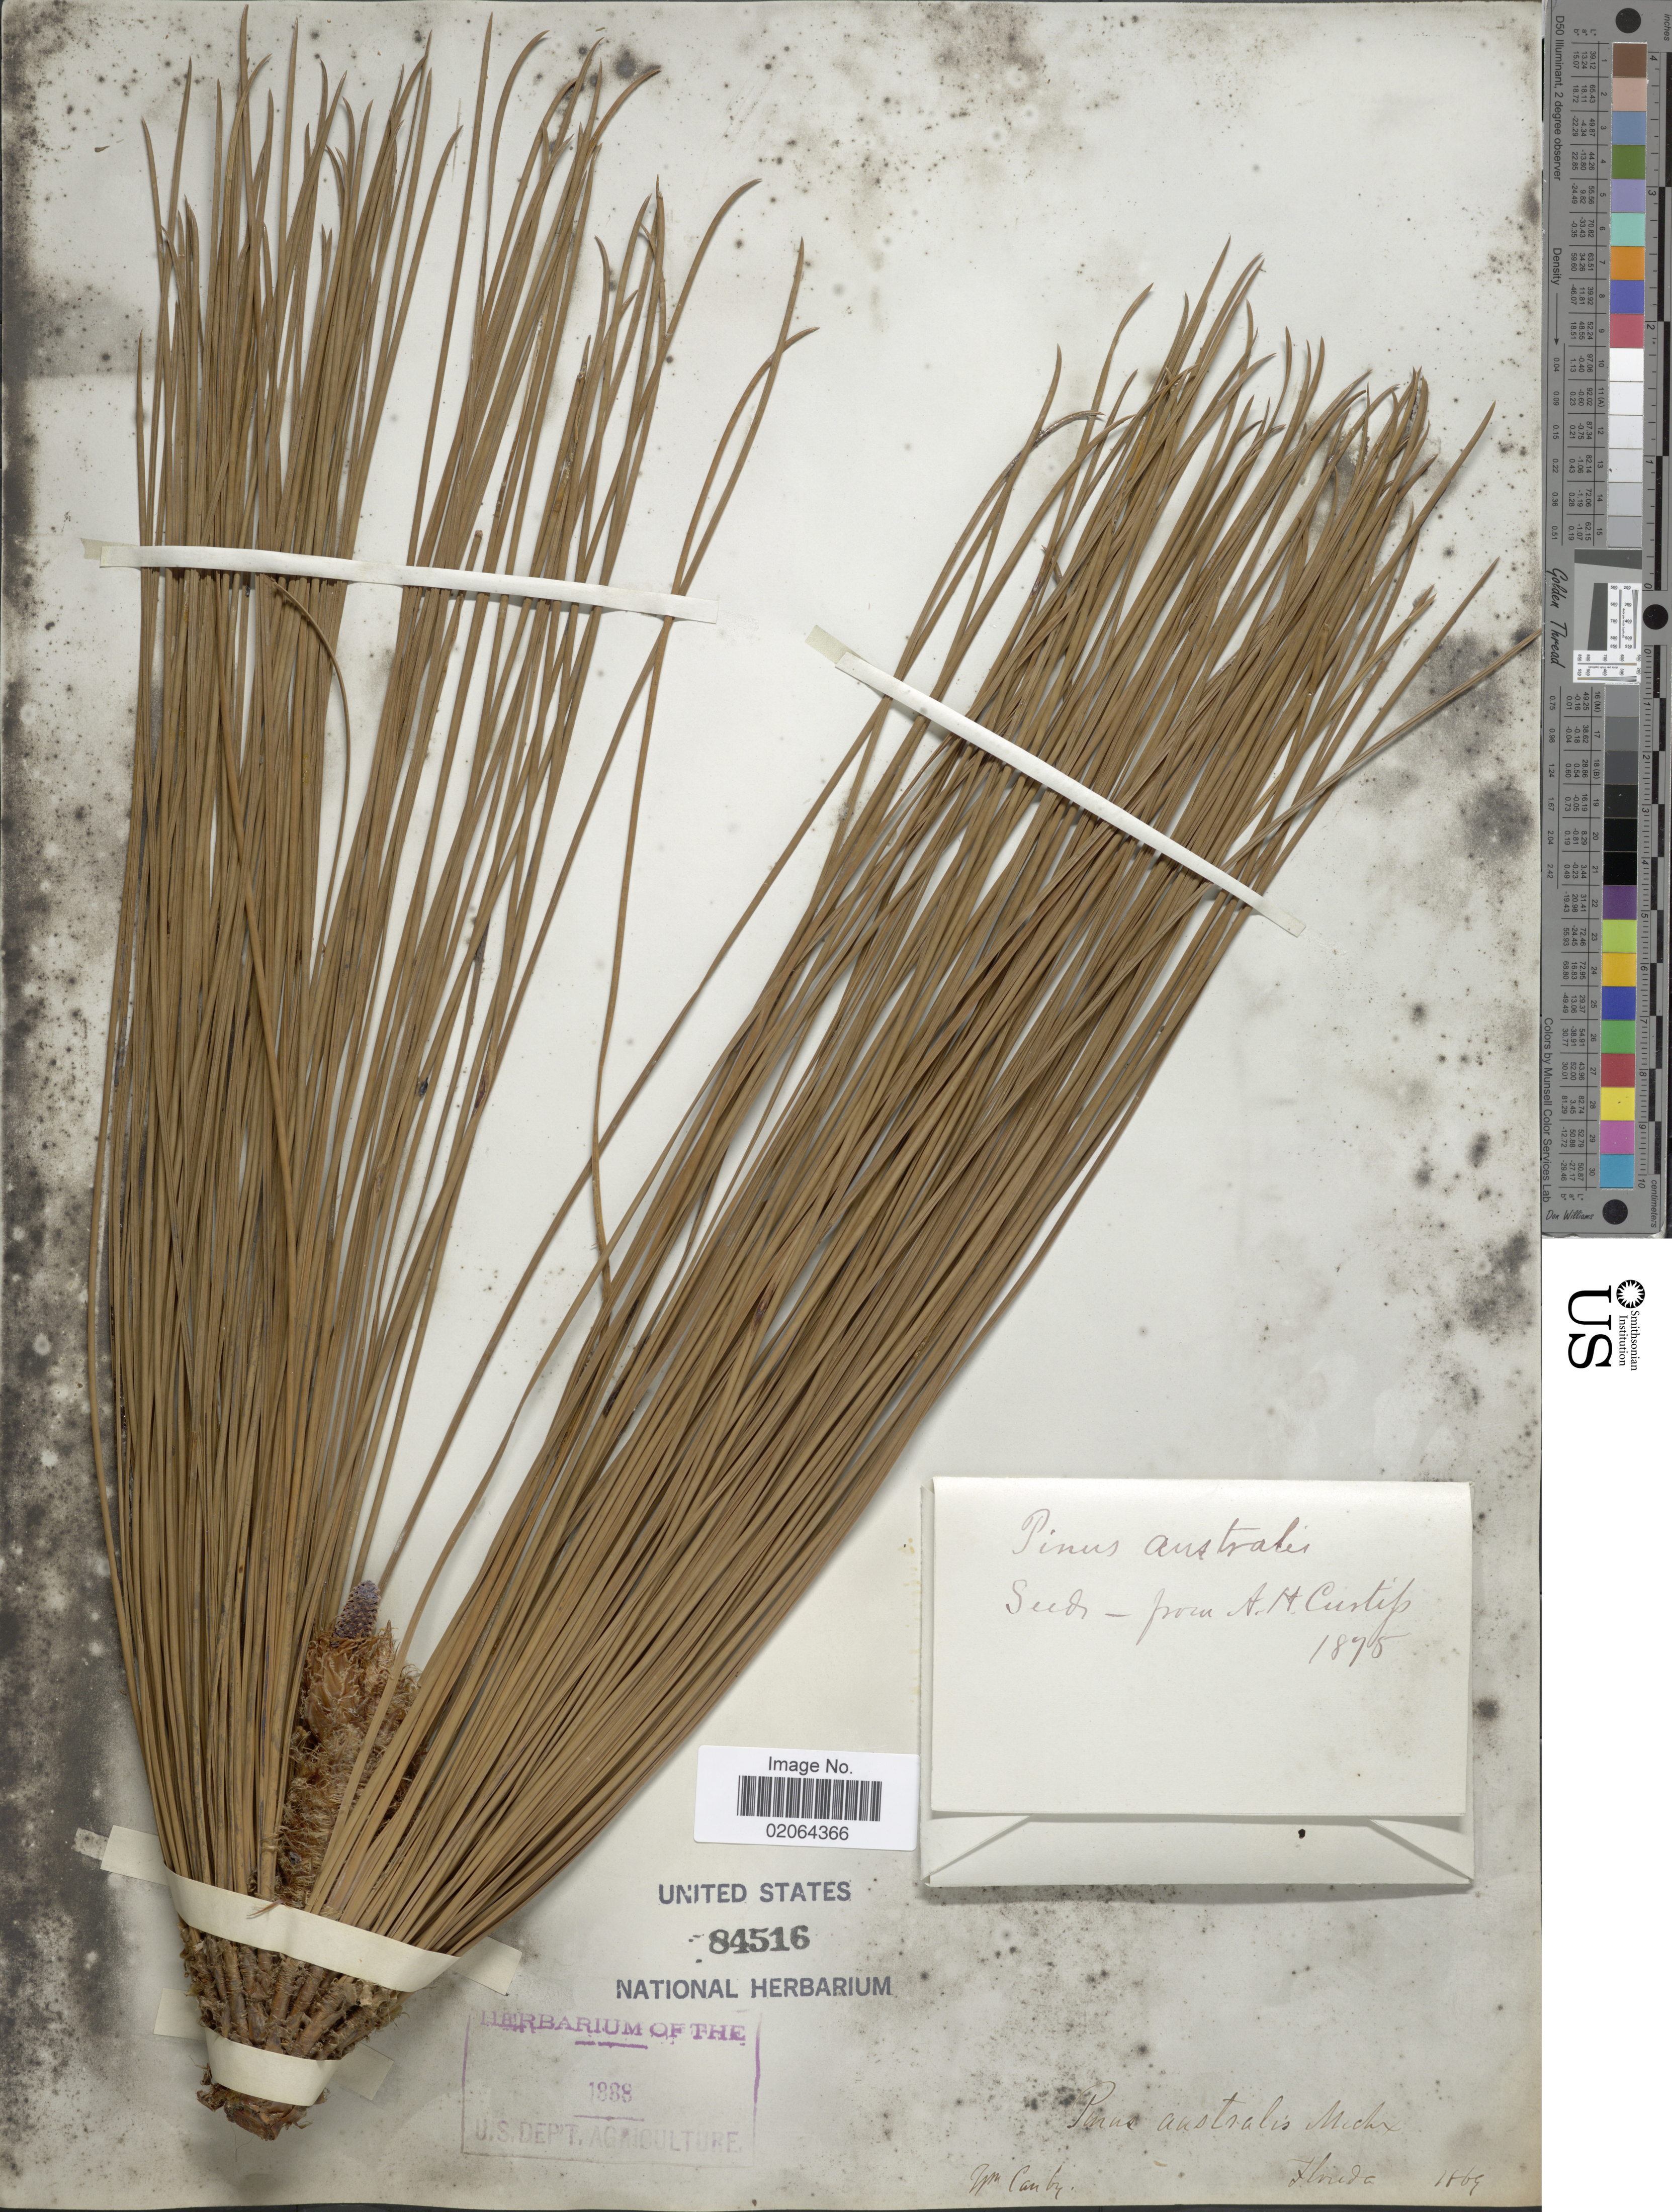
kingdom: Plantae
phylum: Tracheophyta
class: Pinopsida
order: Pinales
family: Pinaceae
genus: Pinus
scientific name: Pinus palustris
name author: Mill.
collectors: A. H. Curtiss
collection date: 1875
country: United States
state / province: Florida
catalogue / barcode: US 84516